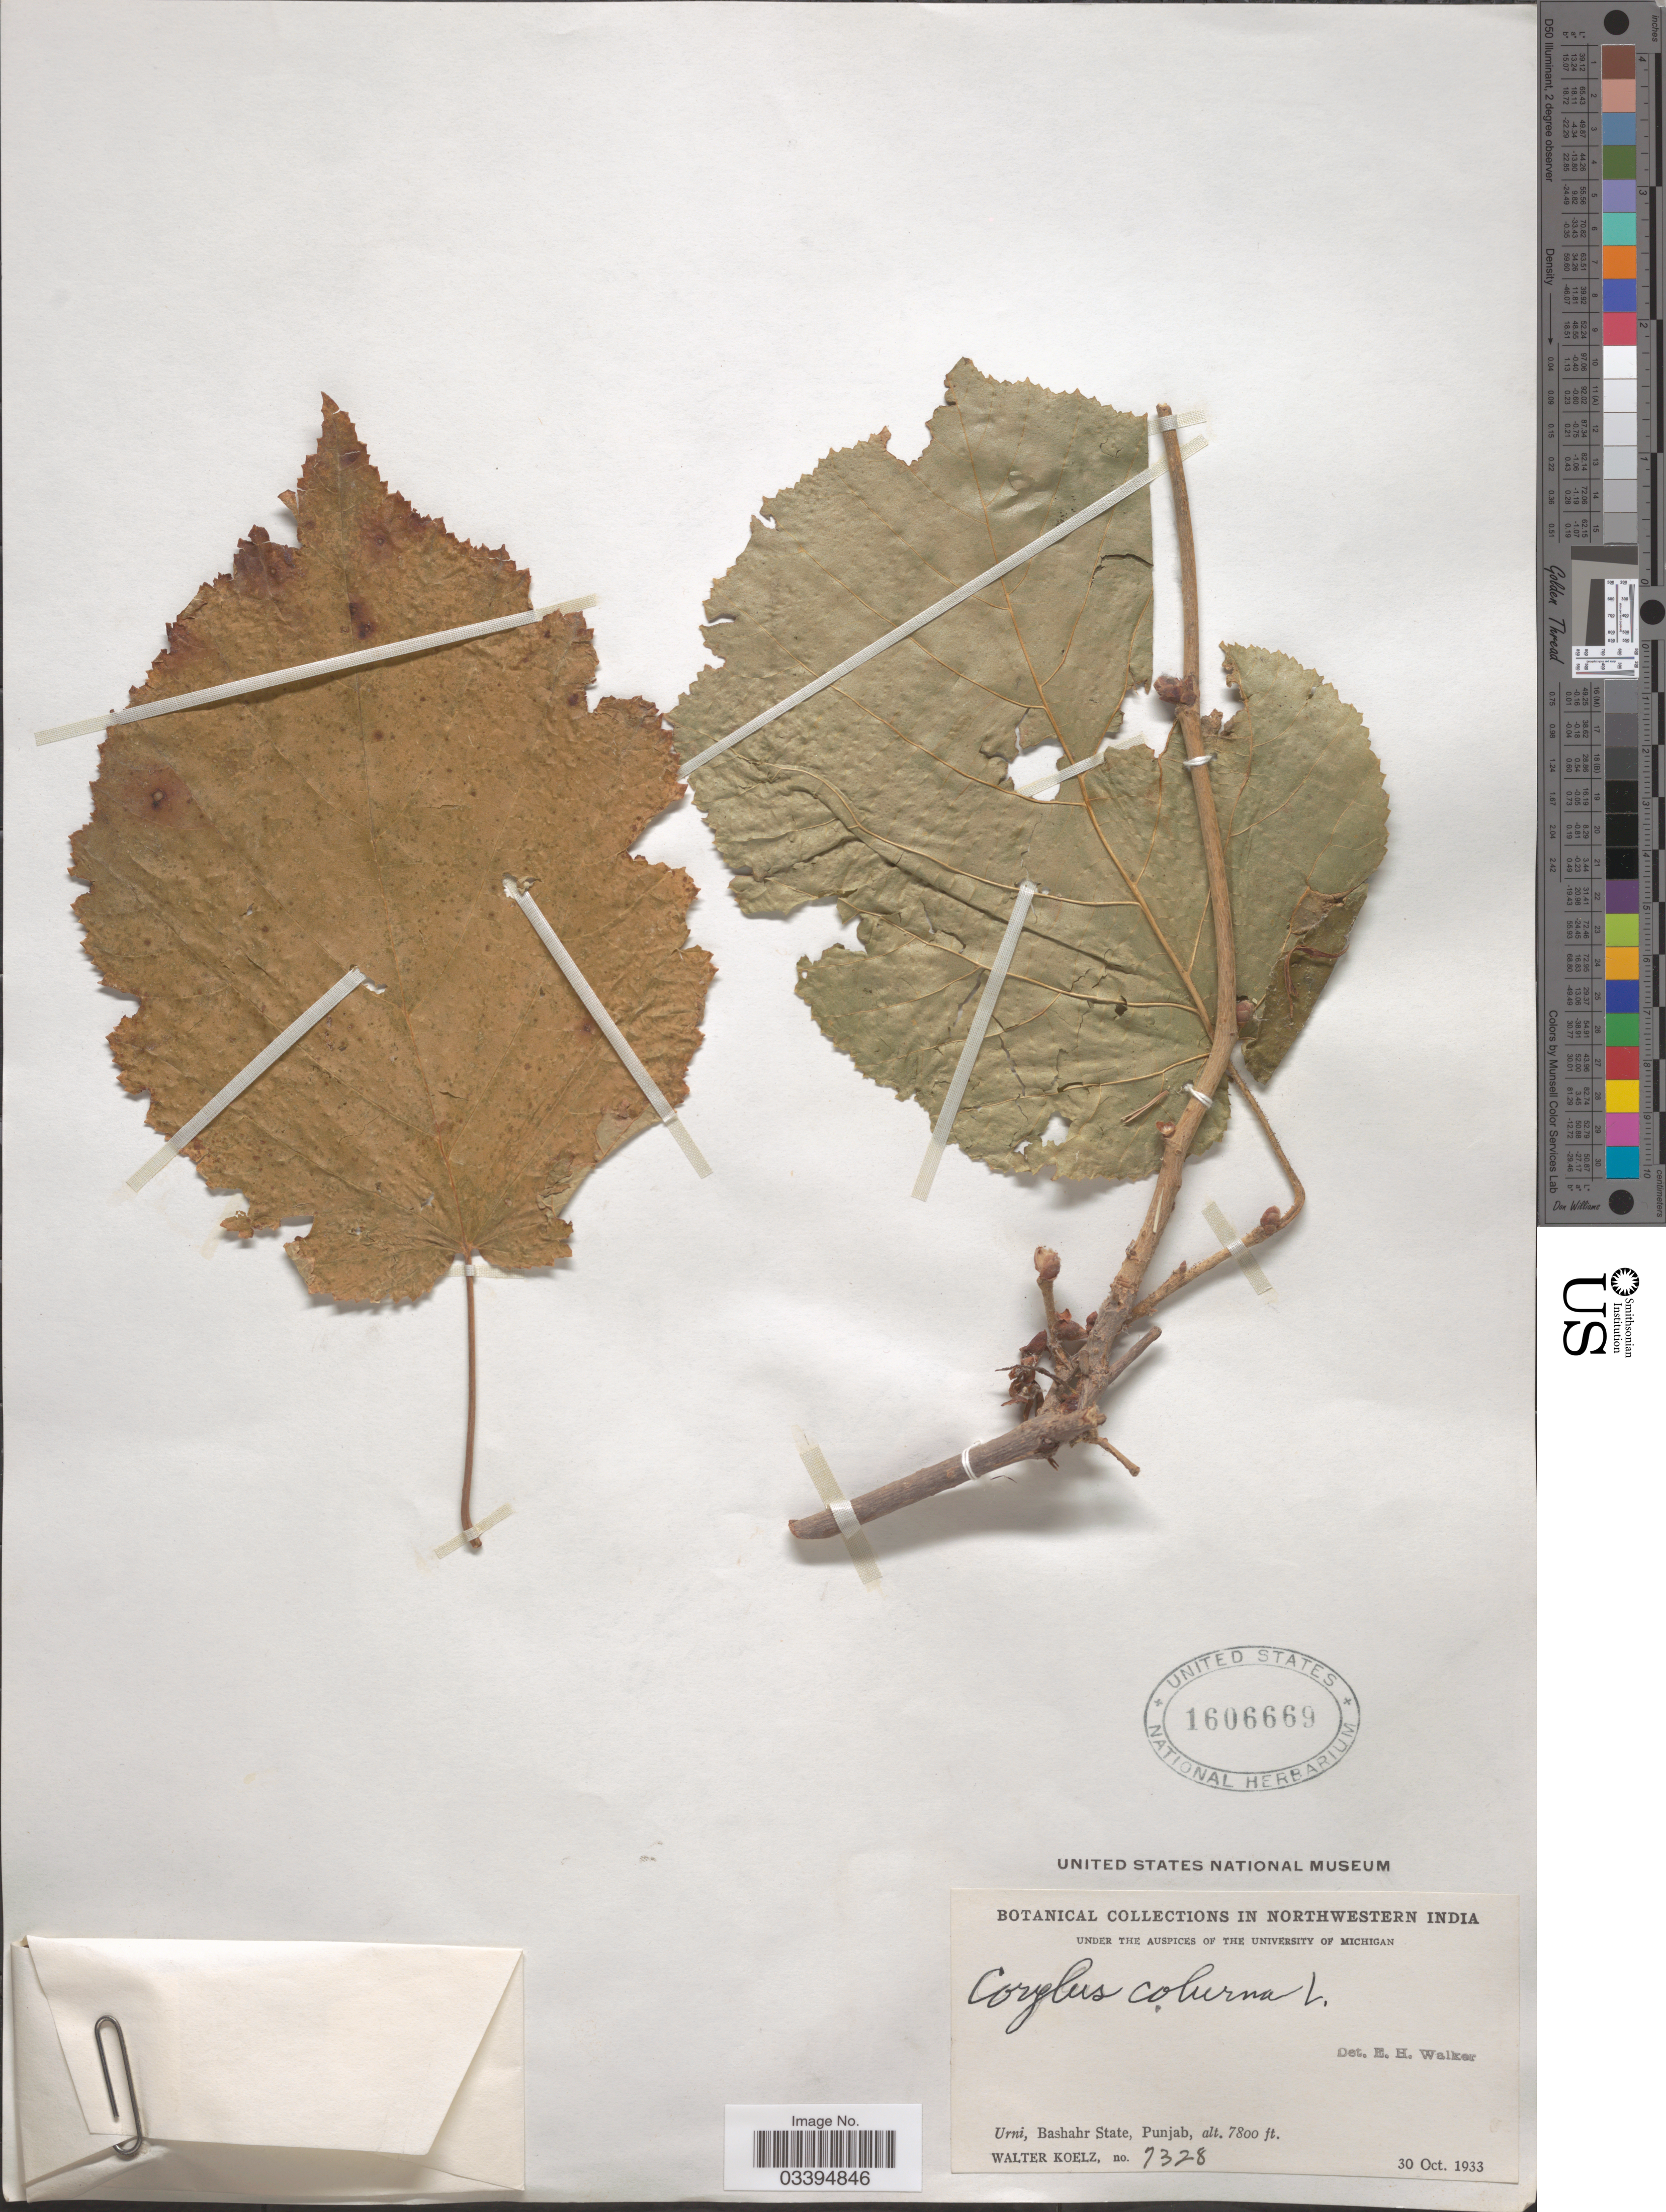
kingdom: Plantae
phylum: Tracheophyta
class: Magnoliopsida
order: Fagales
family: Betulaceae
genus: Corylus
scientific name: Corylus colurna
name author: L.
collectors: W. N. Koelz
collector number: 7328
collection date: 1933-10-30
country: India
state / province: Punjab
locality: Northwestern India, Urni, Bashahr State.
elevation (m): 2377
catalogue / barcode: US 1606669